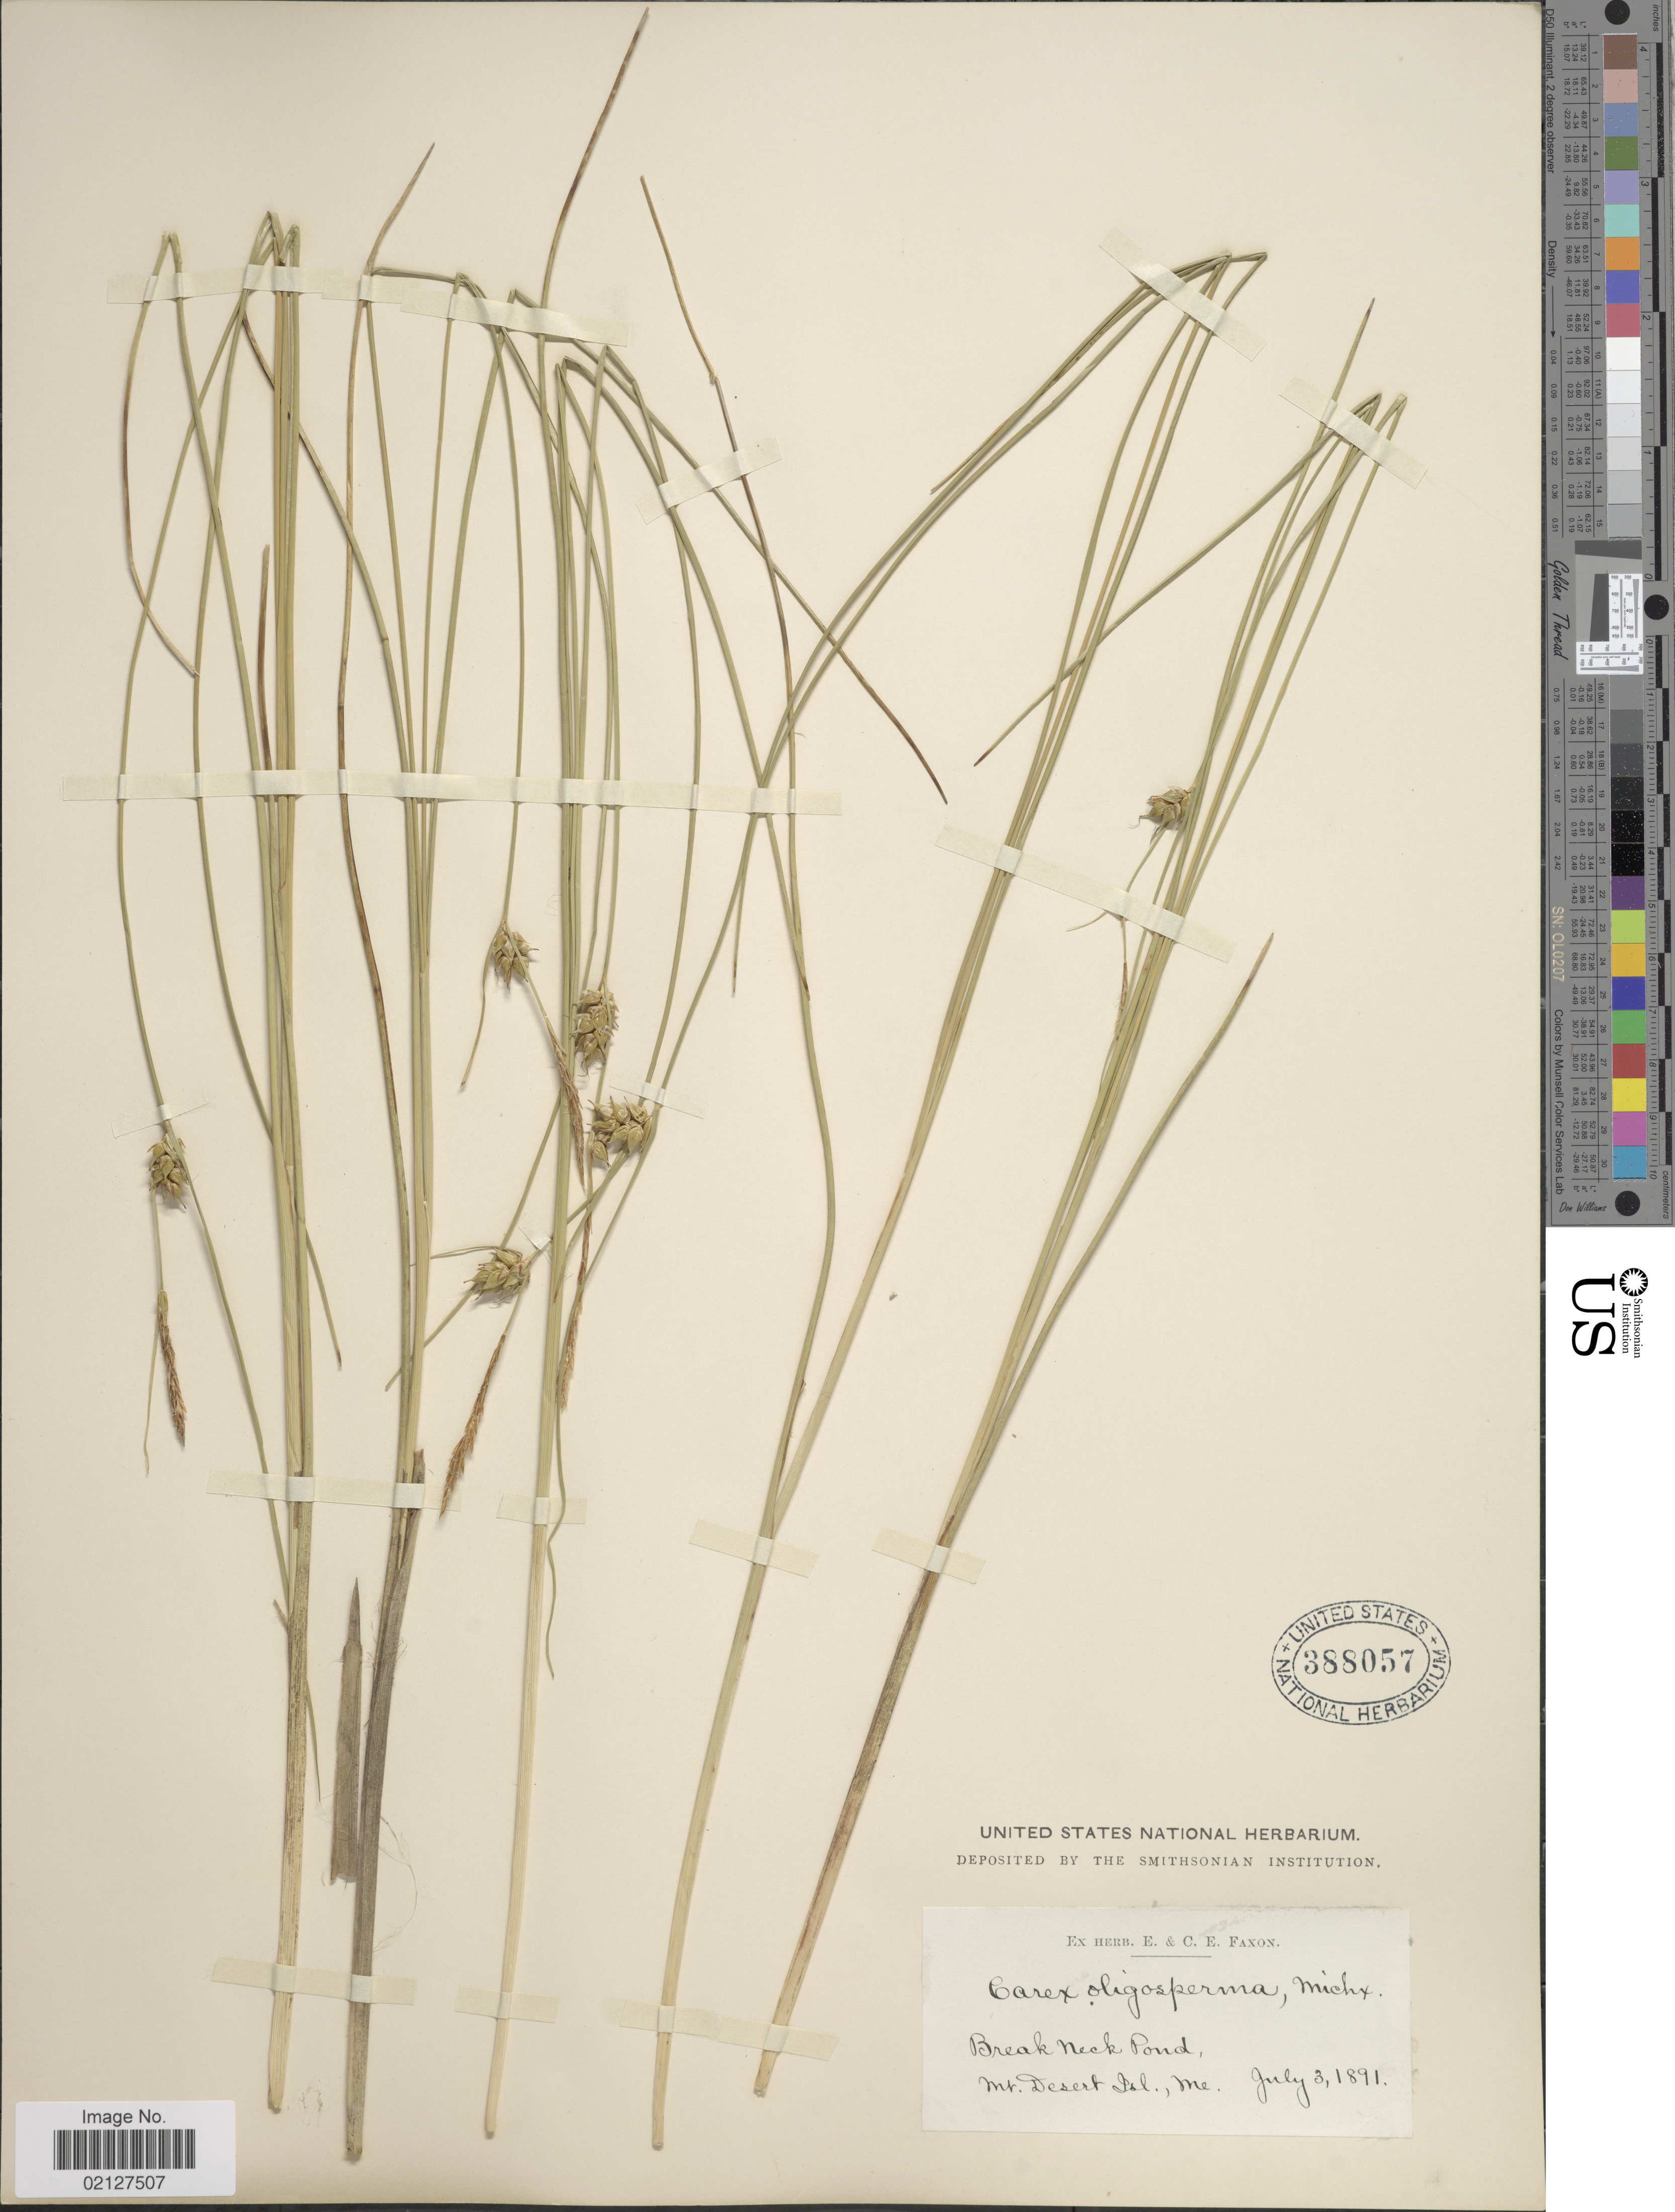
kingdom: Plantae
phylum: Tracheophyta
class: Liliopsida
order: Poales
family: Cyperaceae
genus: Carex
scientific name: Carex oligosperma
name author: Michx.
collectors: ex herb. E. & C.E. Faxon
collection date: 1891-07-03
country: United States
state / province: Maine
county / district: Hancock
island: Mt. Desert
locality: Break Neck Pond, Mt. Desert Isl.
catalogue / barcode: US 388057